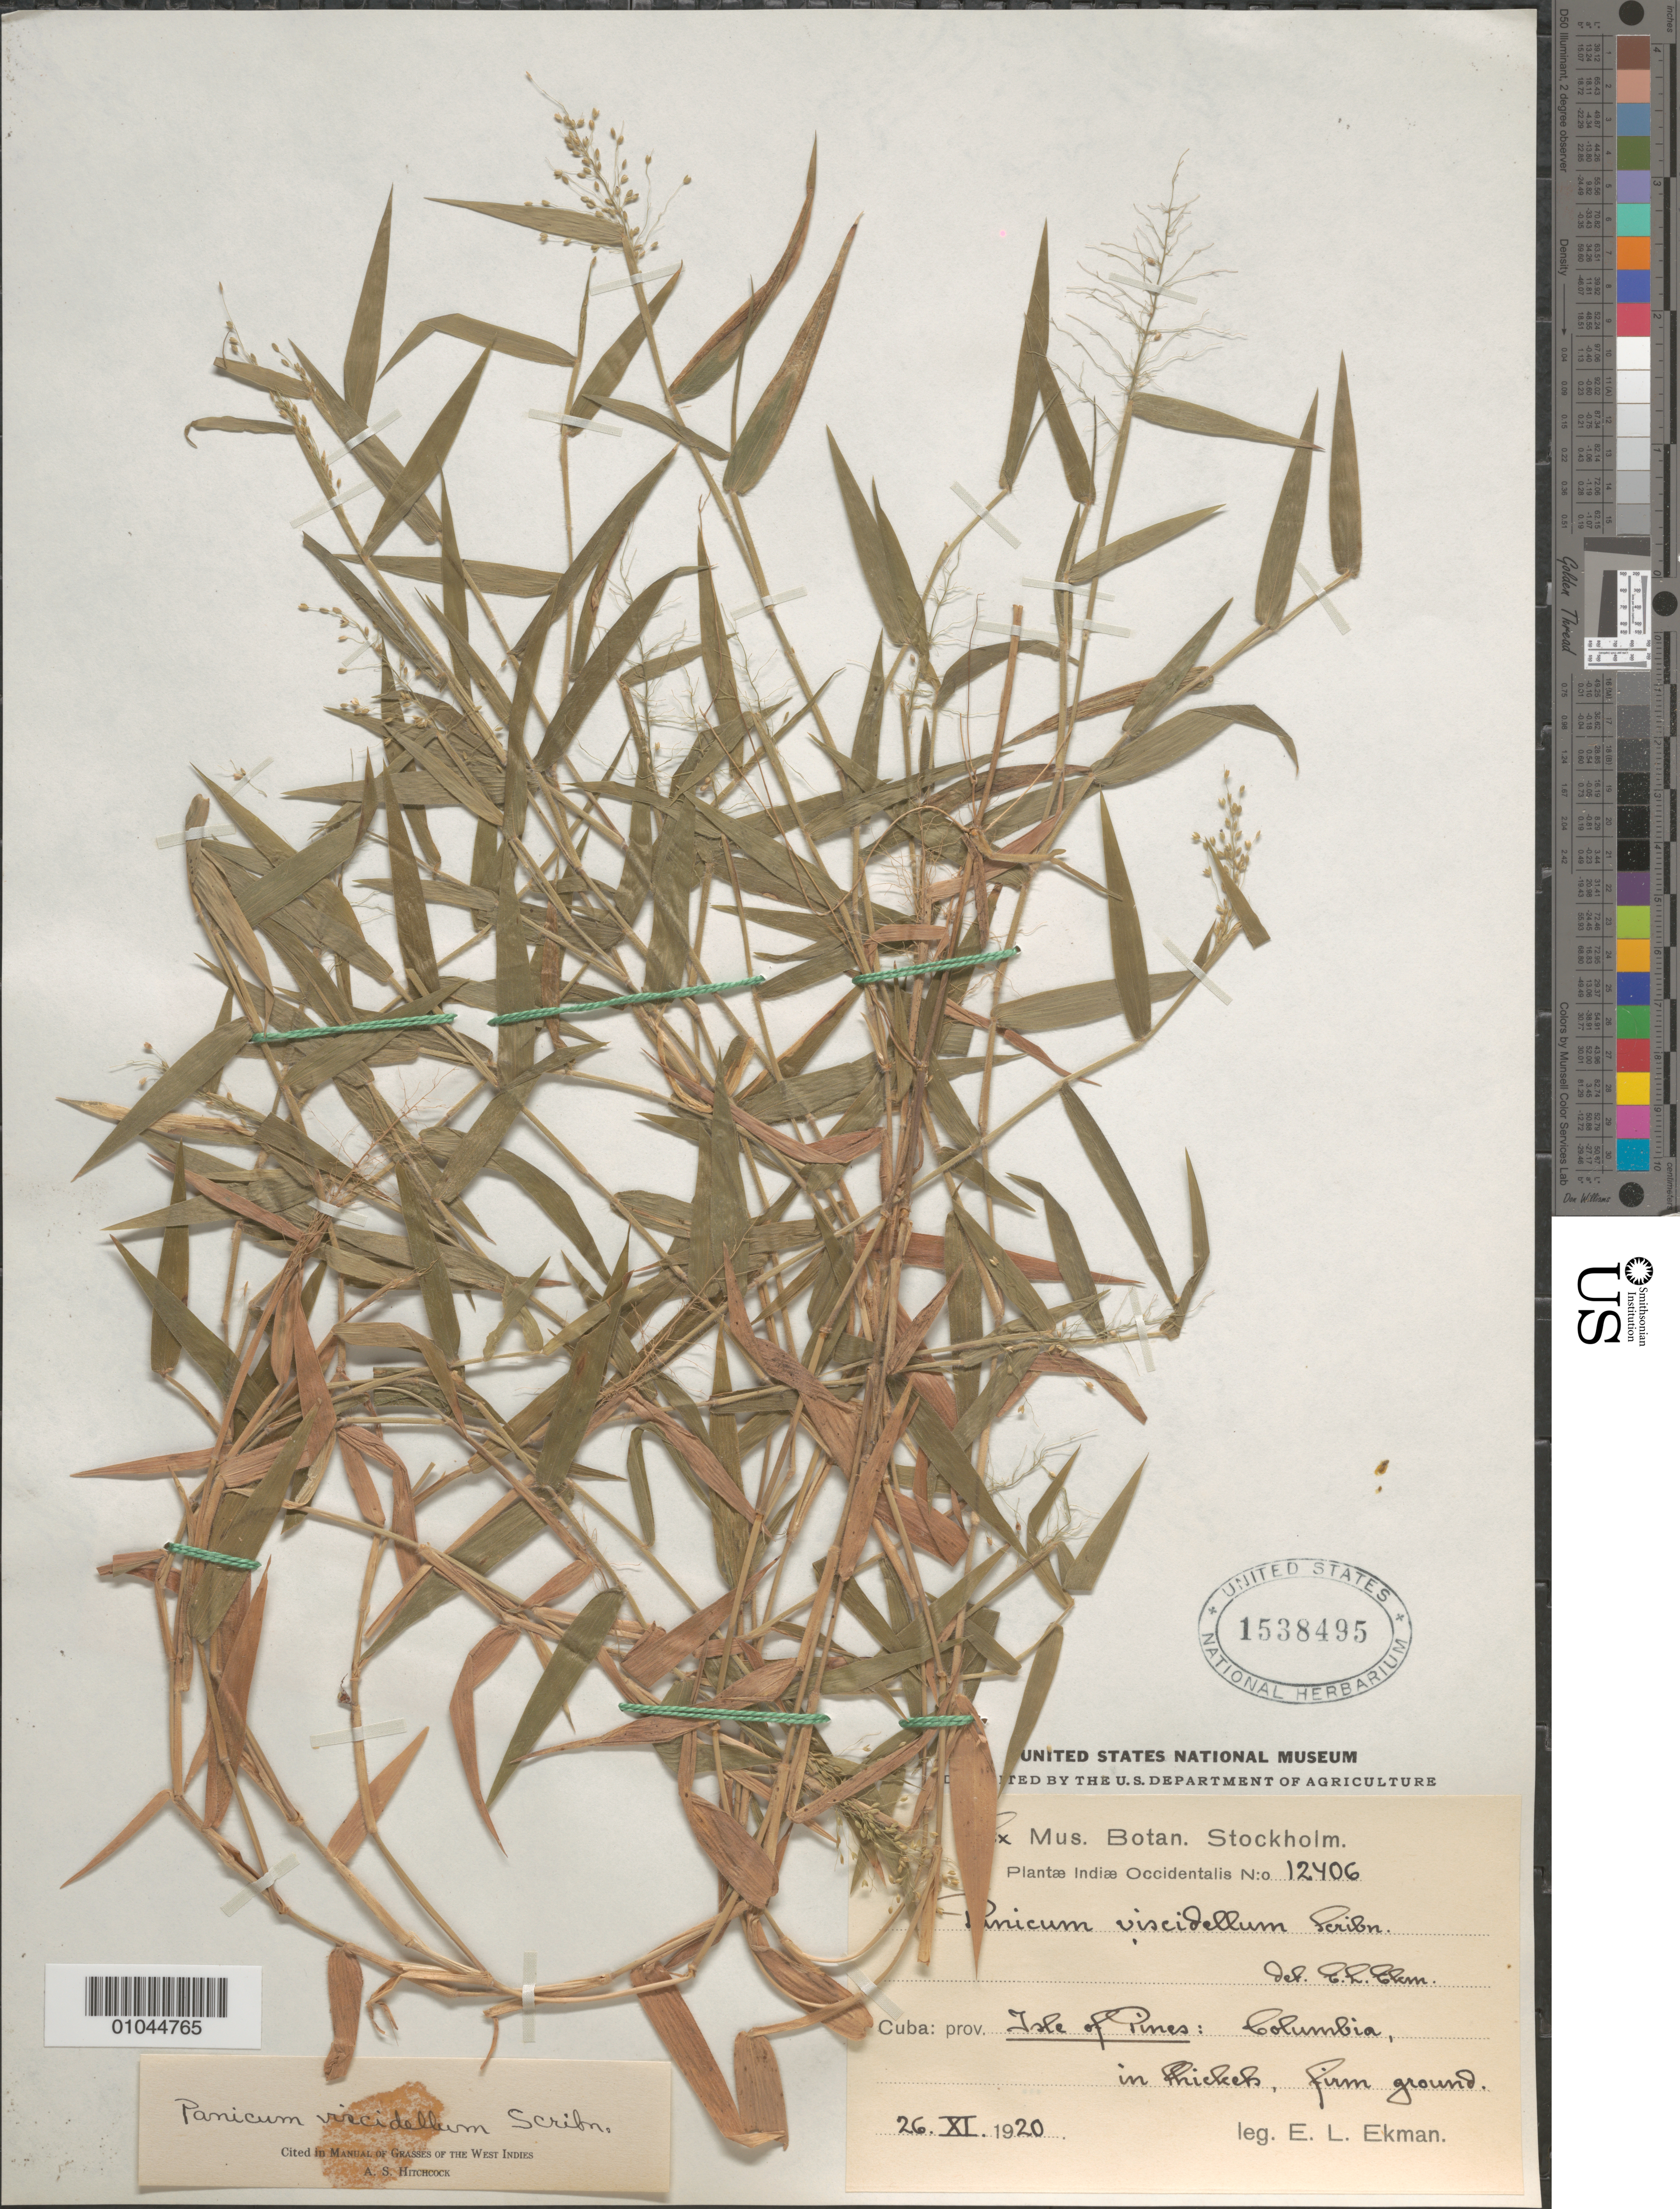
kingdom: Plantae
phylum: Tracheophyta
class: Liliopsida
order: Poales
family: Poaceae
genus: Panicum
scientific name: Panicum viscidellum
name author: Scribn.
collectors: E. L. Ekman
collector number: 12406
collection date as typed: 26 Nov 1920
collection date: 1920-11-26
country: Cuba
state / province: Isla de la Juventud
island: Isla de la Juventud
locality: Columbia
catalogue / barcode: US 1538495